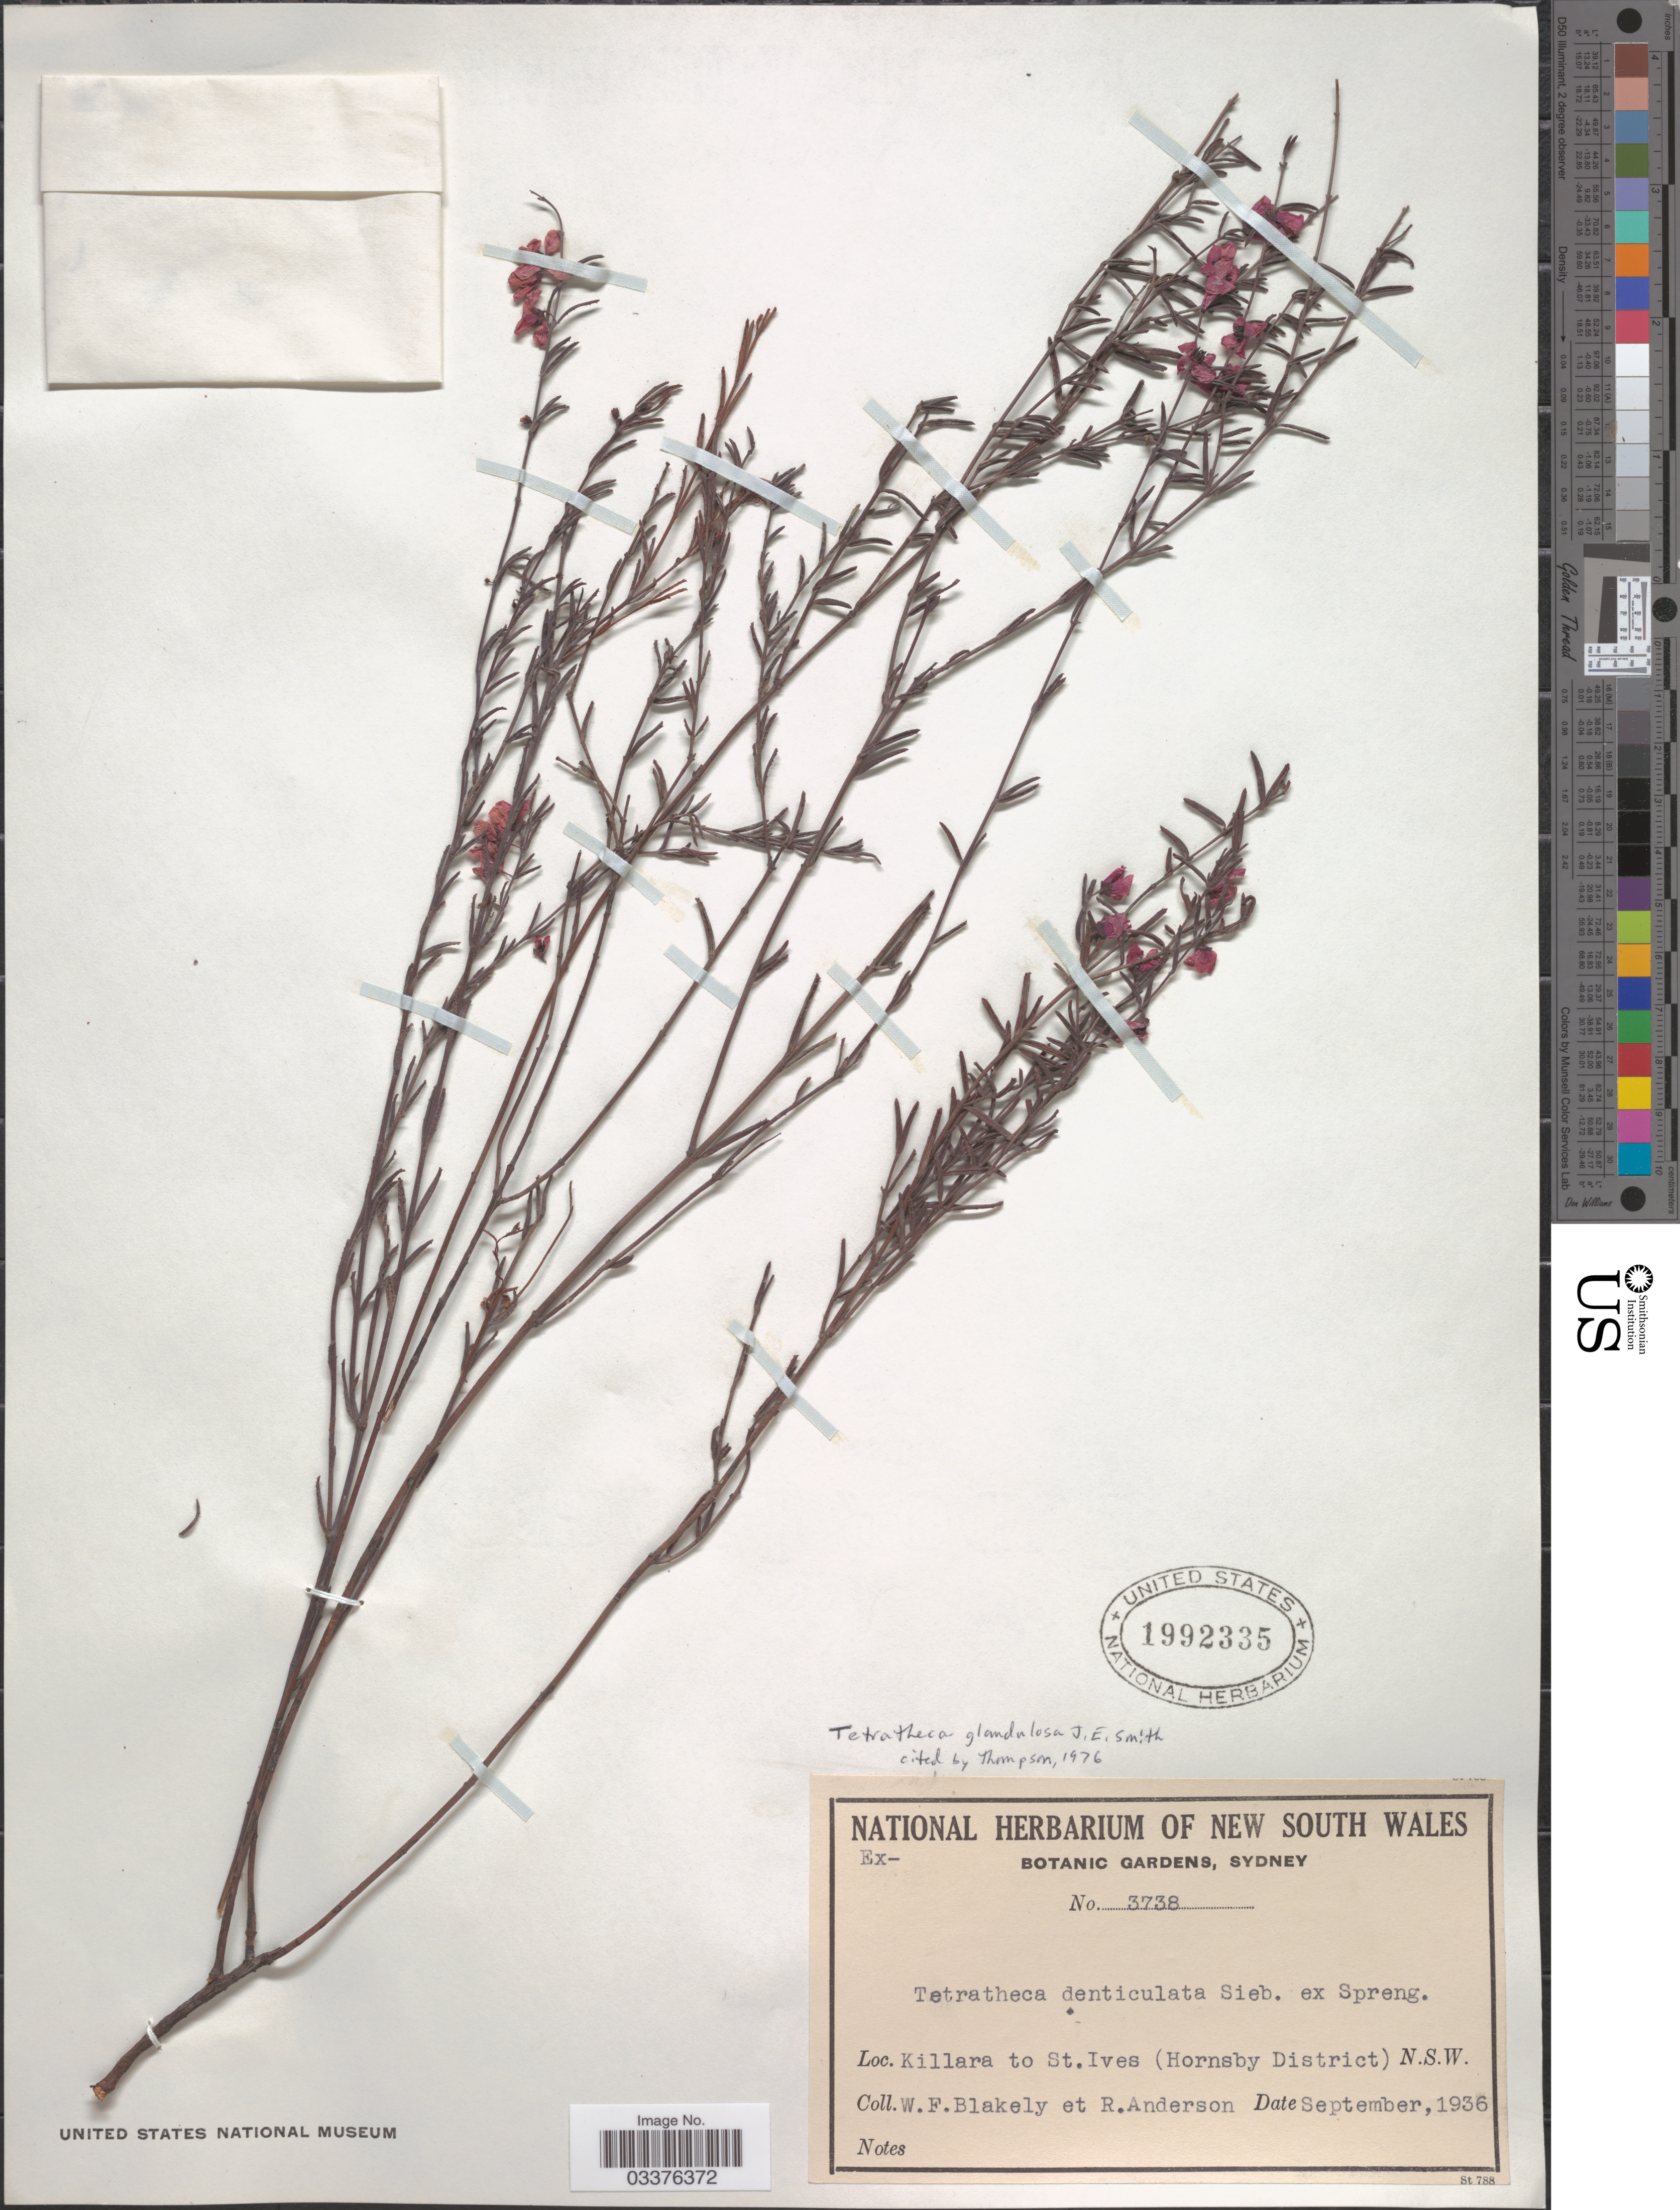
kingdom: Plantae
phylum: Tracheophyta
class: Magnoliopsida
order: Oxalidales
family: Elaeocarpaceae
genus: Tetratheca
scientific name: Tetratheca glandulosa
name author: Sm.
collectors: W. Blakely & R. Anderson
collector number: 3738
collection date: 1936-09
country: Australia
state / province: New South Wales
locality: Killara to St. Ives (Hornsby District).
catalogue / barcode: US 1992335